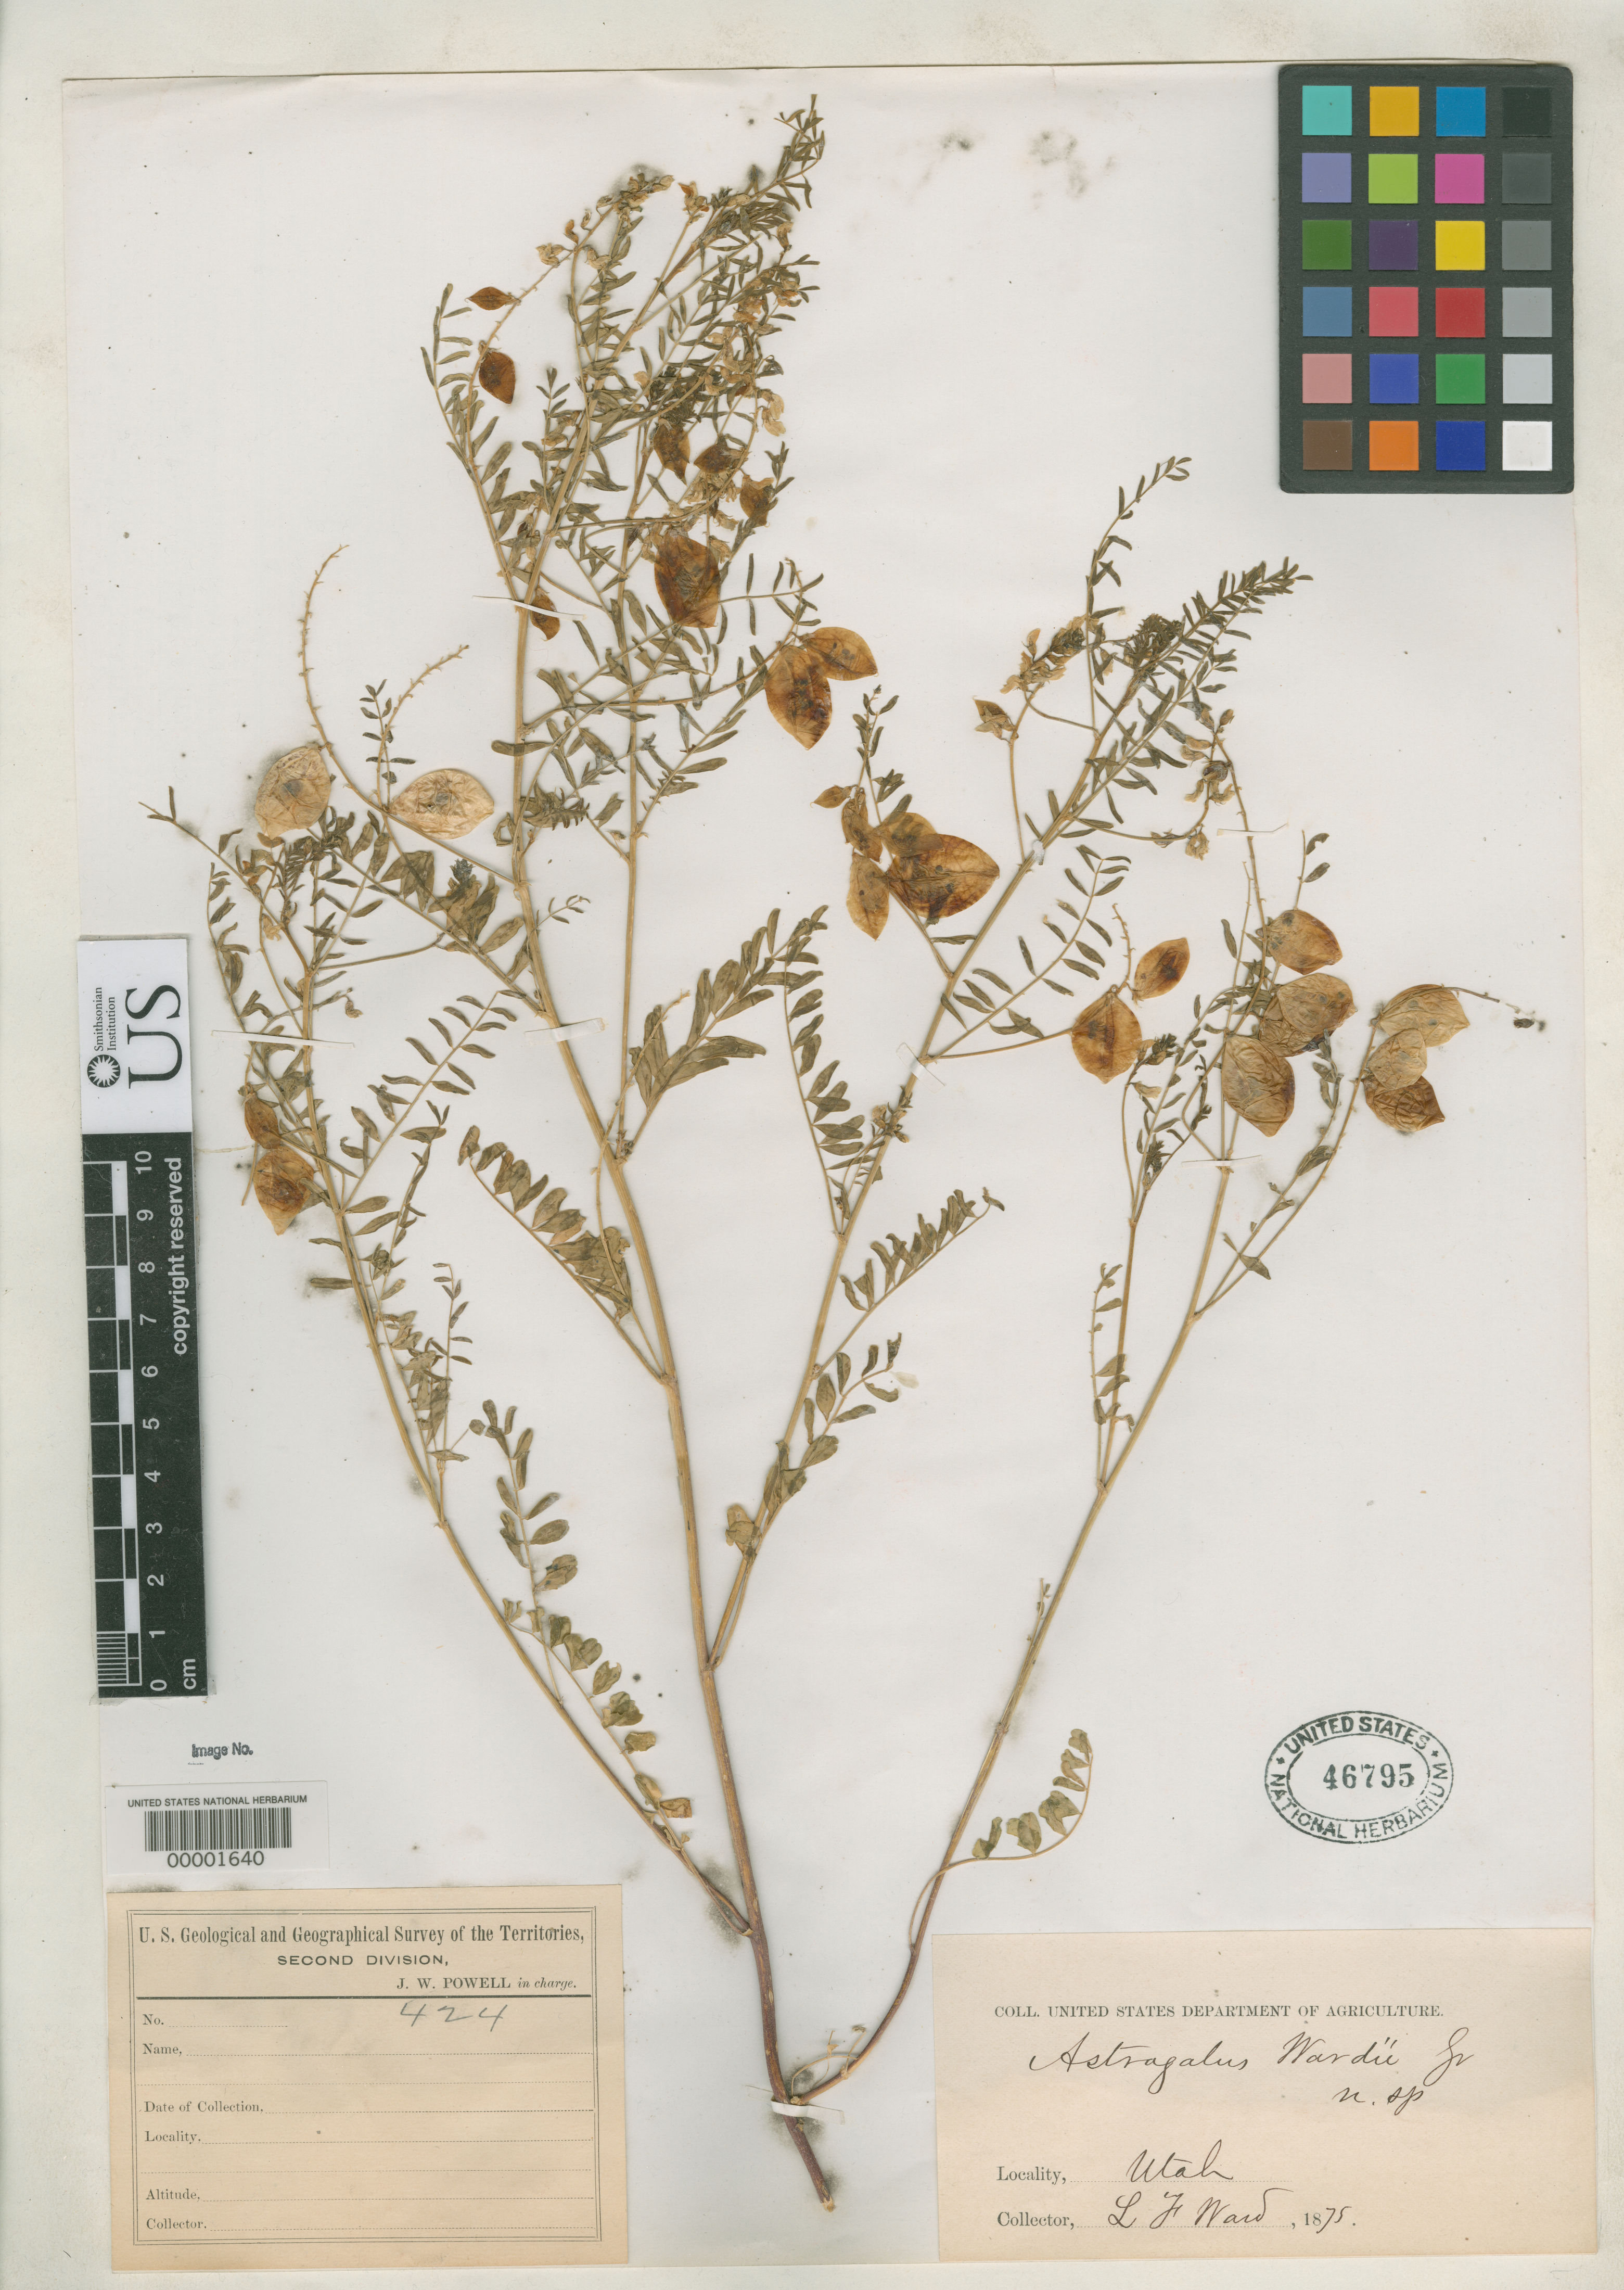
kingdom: Plantae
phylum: Tracheophyta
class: Magnoliopsida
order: Fabales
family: Fabaceae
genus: Astragalus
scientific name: Astragalus wardii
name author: A. Gray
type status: Type Collection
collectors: L. F. Ward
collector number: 424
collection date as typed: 25 Jul 1875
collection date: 1875-07-25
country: United States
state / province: Utah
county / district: Sevier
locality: Aquarius Plateau.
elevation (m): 2652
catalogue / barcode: US 46795